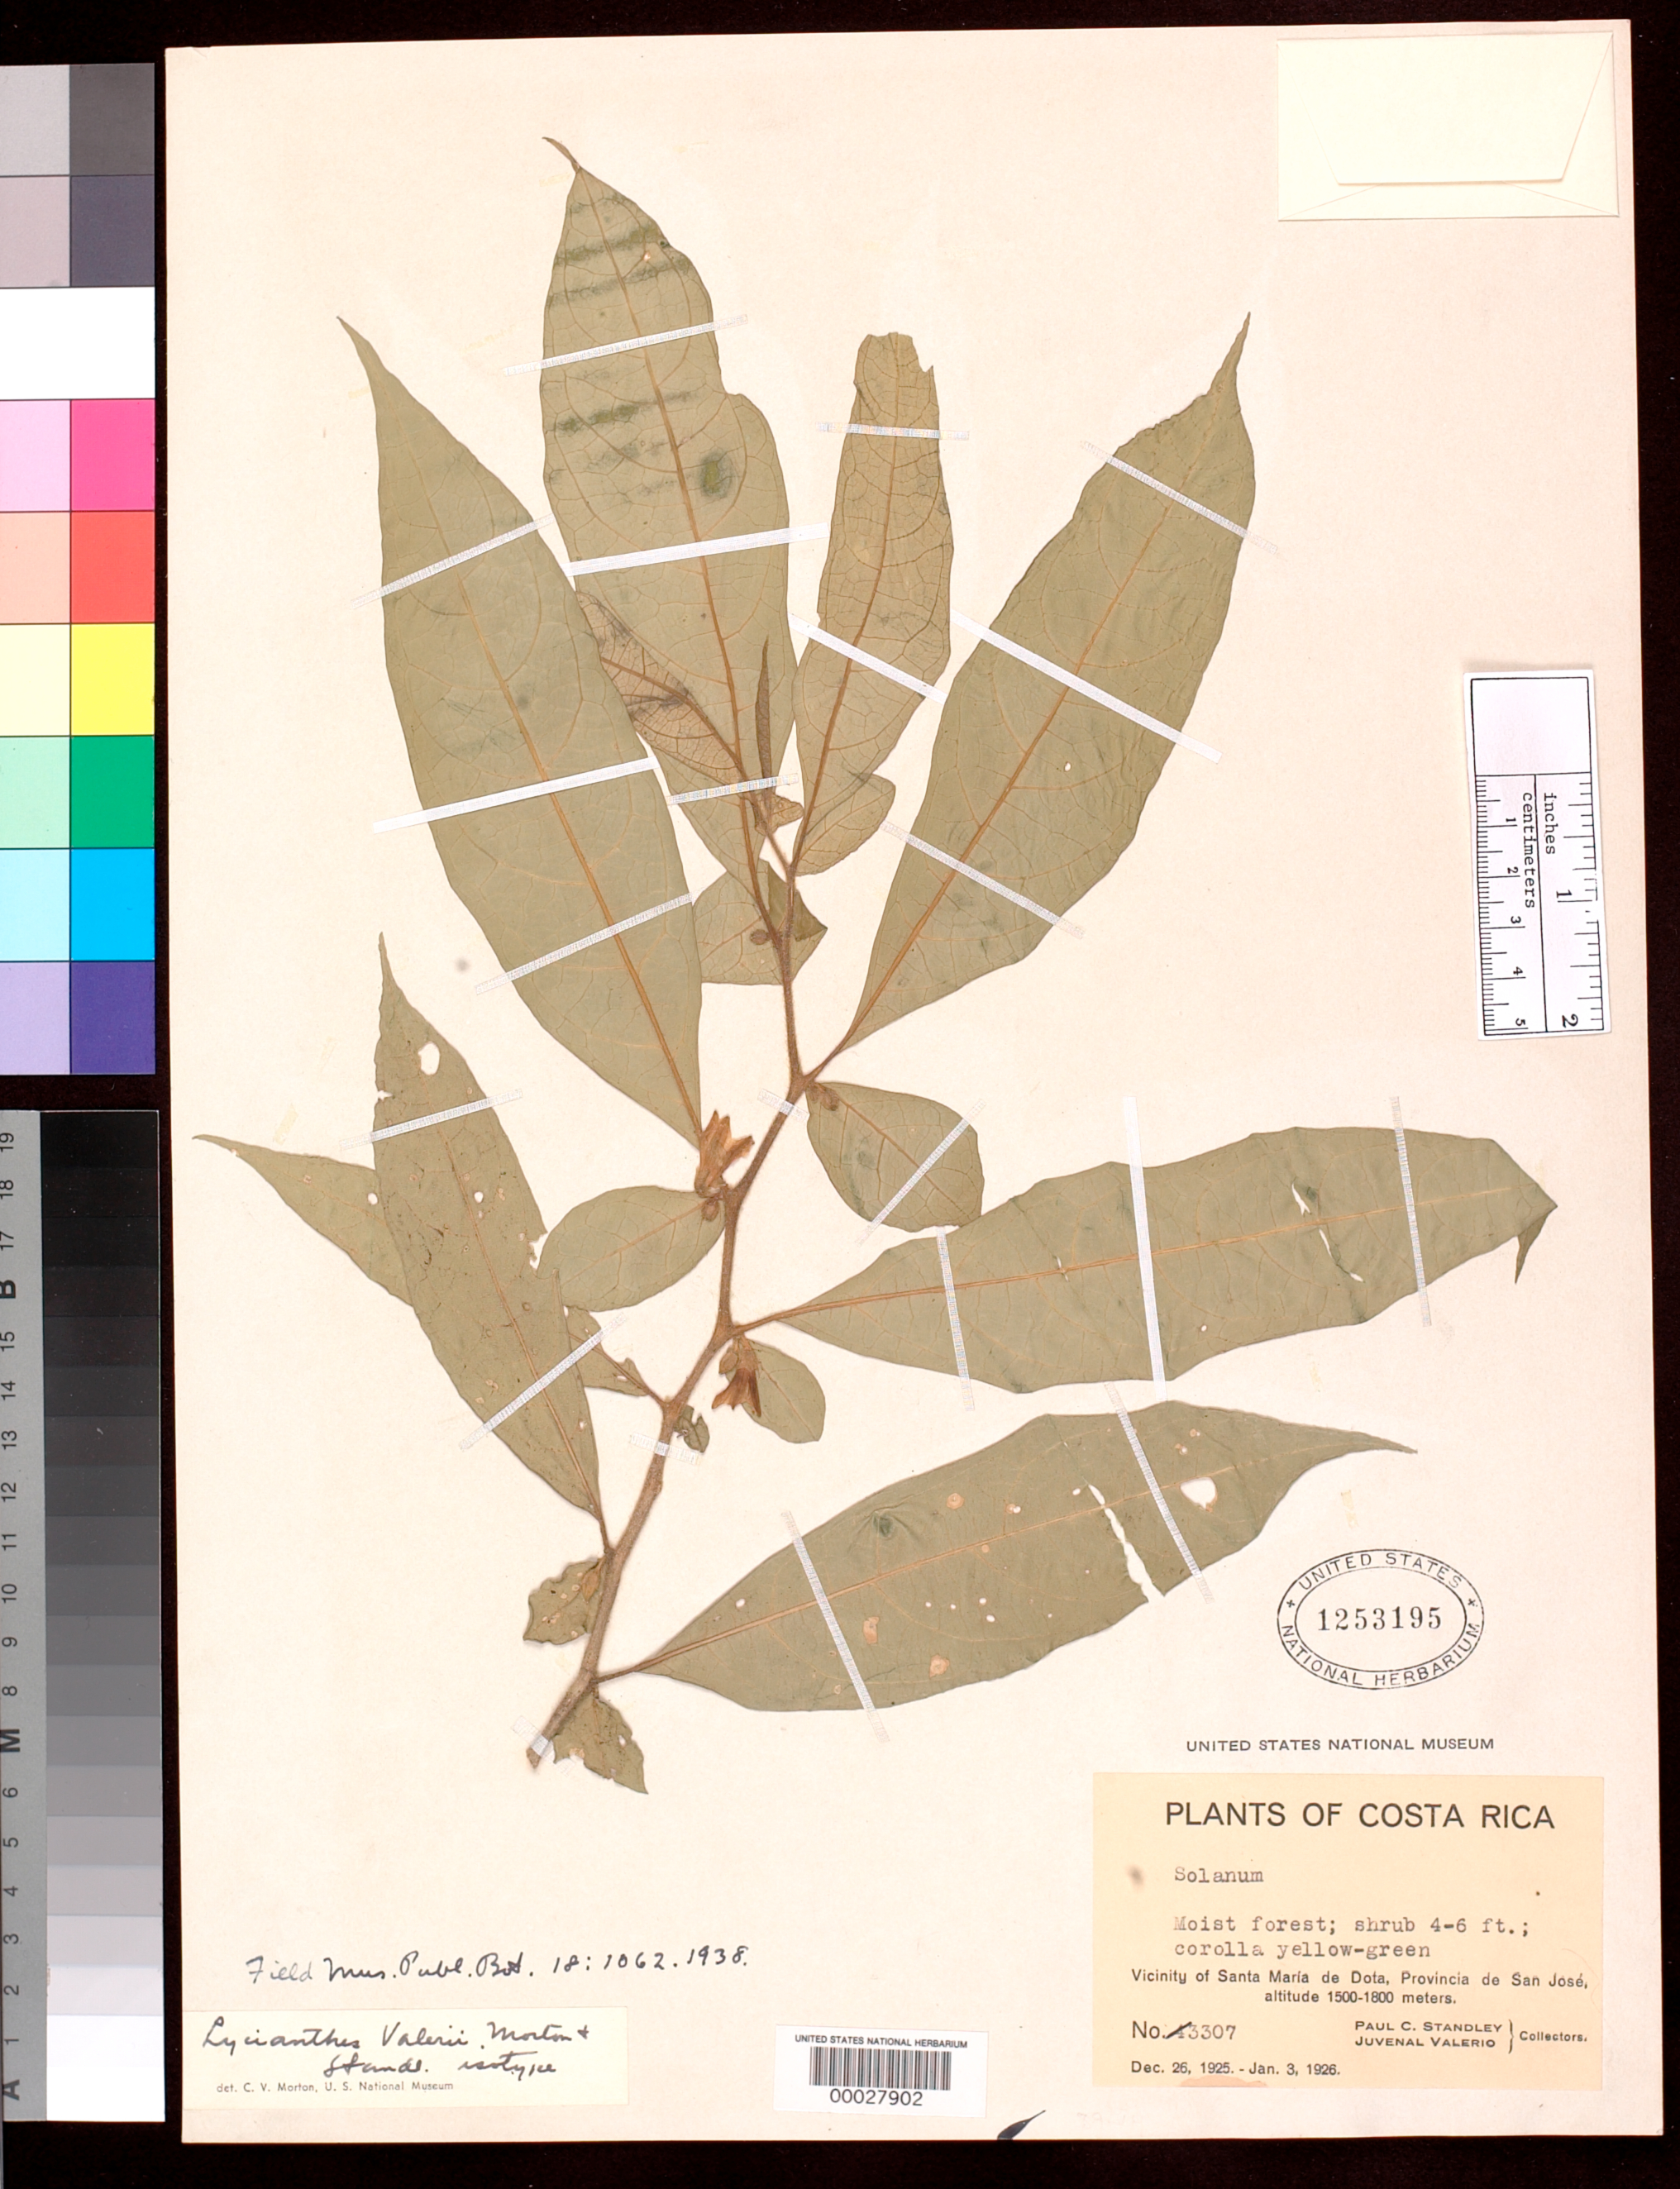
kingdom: Plantae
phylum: Tracheophyta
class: Magnoliopsida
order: Solanales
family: Solanaceae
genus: Lycianthes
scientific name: Lycianthes valerioi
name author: C.V. Morton & Standl.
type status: Isotype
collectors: P. C. Standley & J. Valerio R.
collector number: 43307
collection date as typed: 26 Dec 1925 to 03 Jan 1926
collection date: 1925-12-26/1926-01-03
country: Costa Rica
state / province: San José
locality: Santa Maria de Dota.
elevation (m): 1500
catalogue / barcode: US 1253195